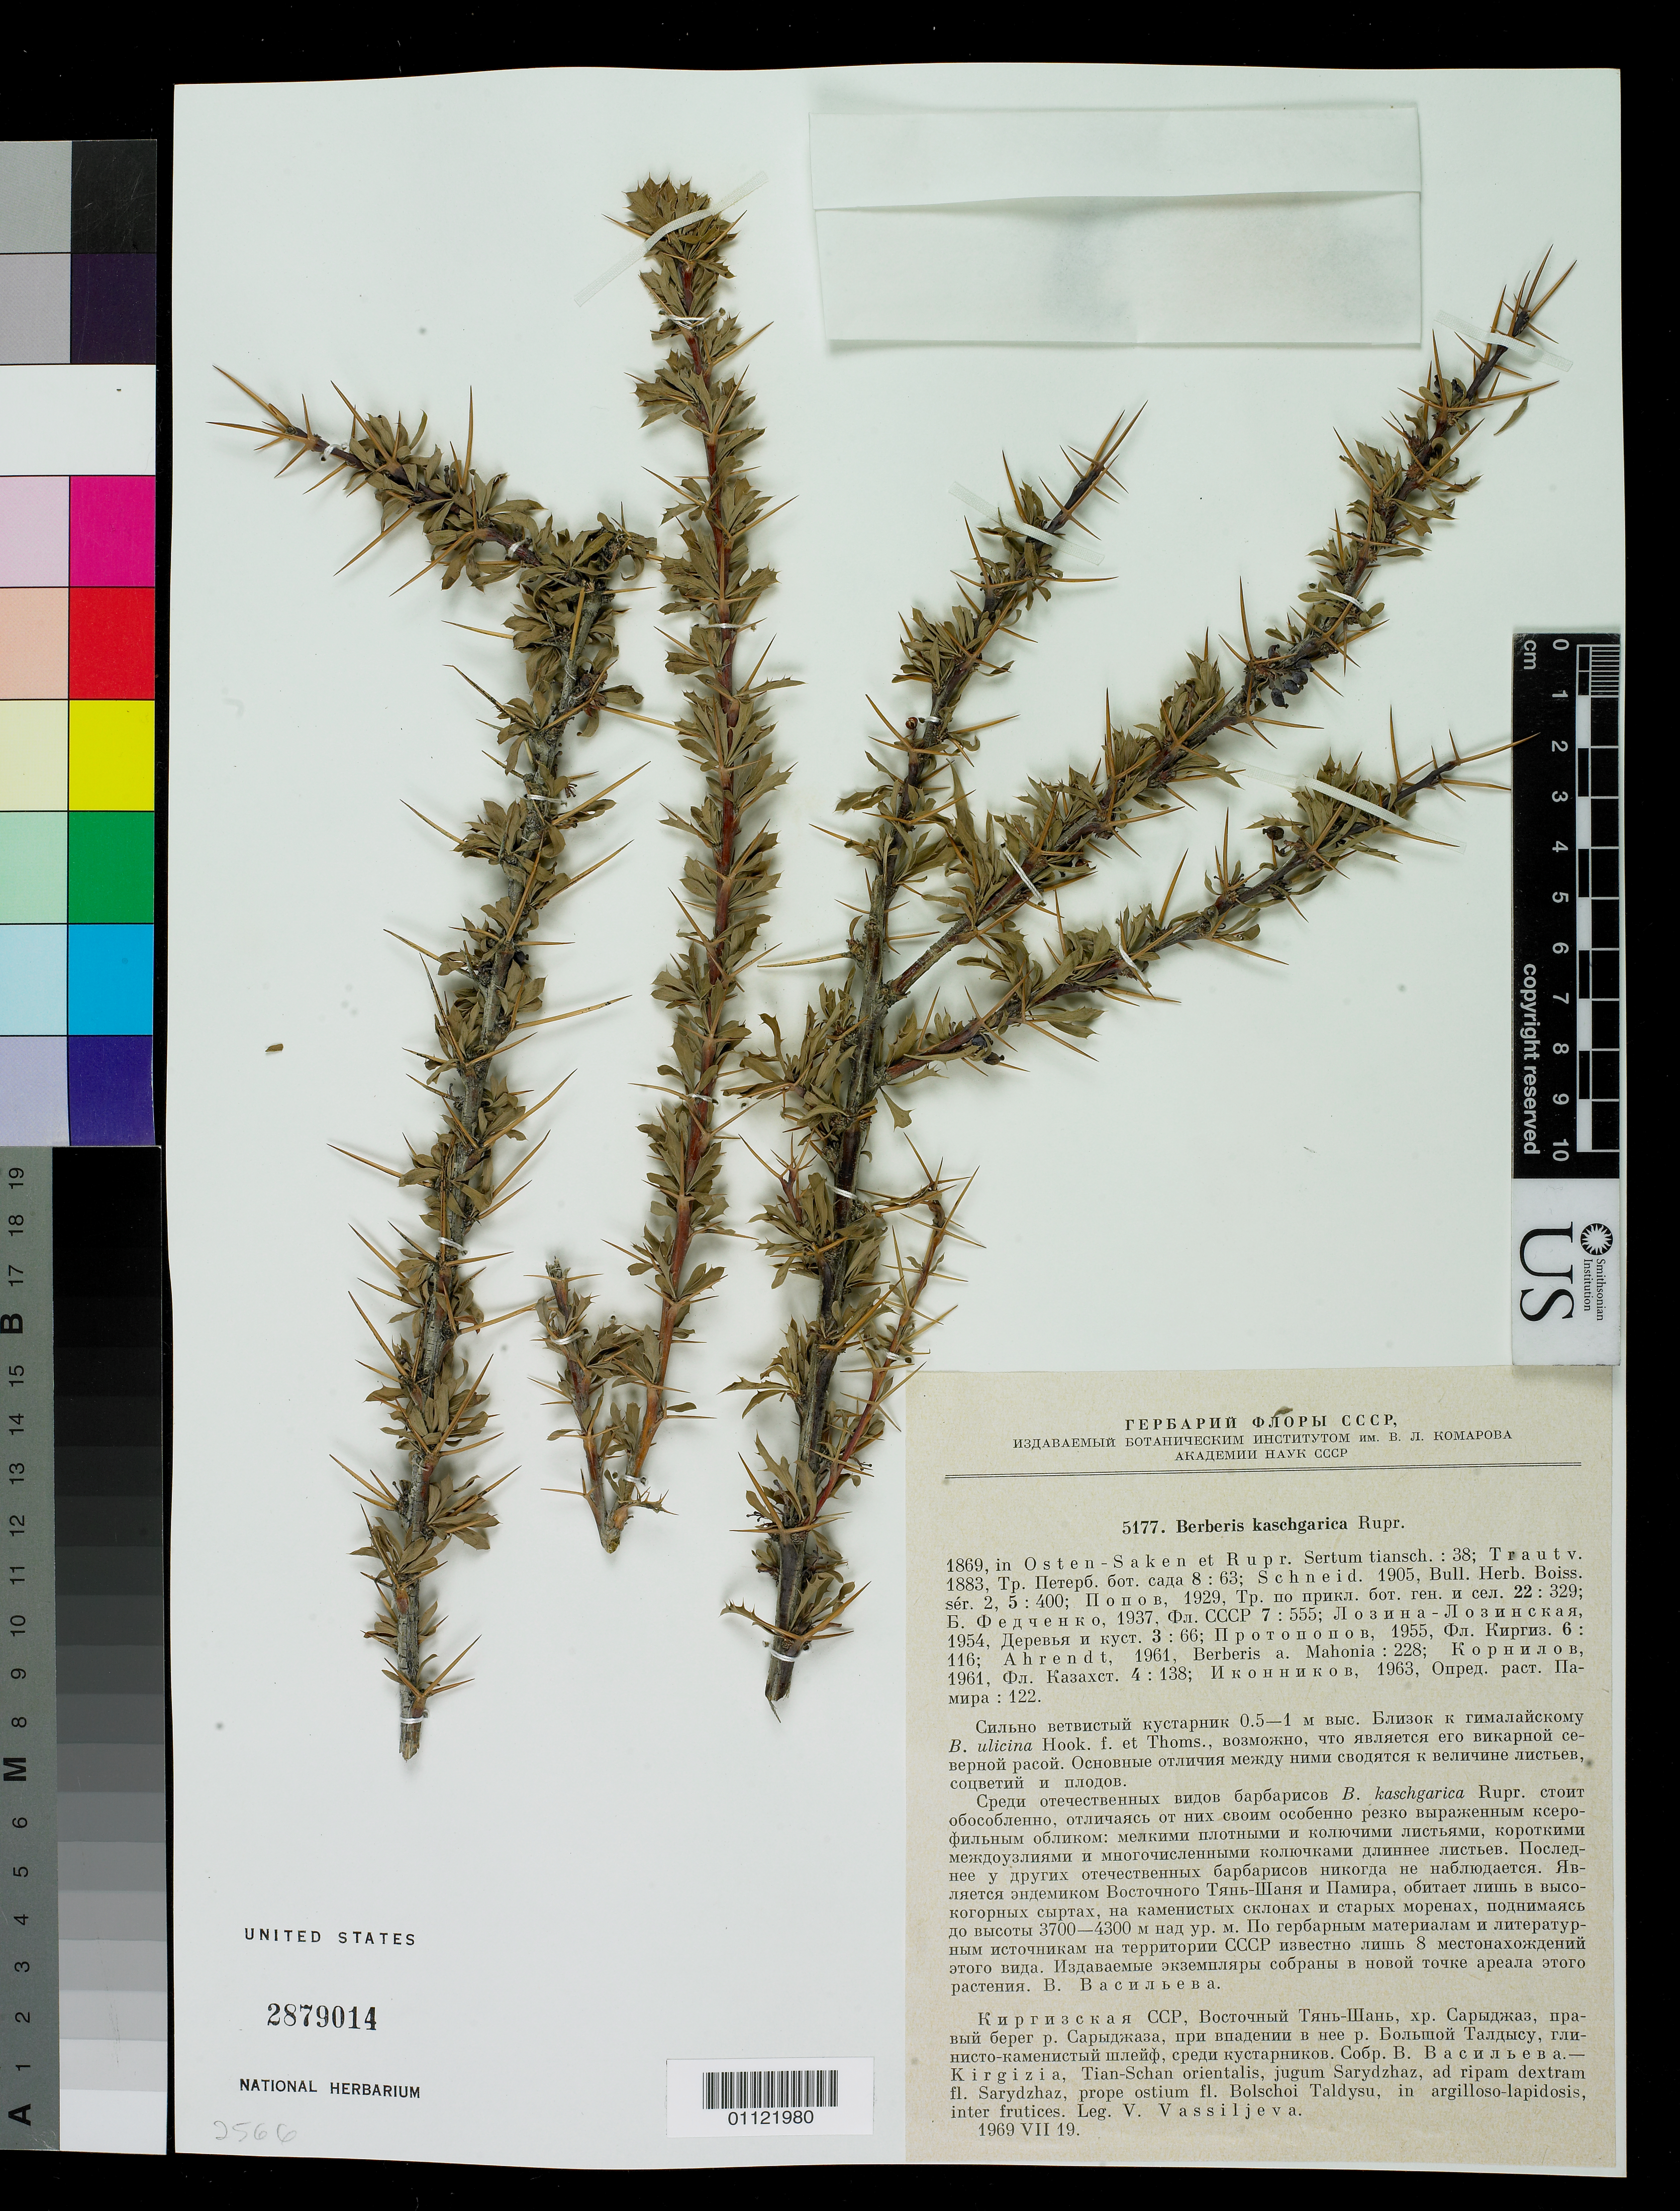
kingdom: Plantae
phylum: Tracheophyta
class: Magnoliopsida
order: Ranunculales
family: Berberidaceae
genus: Berberis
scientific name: Berberis kaschgarica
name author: Rupr.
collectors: V. Vassiljeva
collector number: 5177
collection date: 1969-07-19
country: Kazakhstan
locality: Tian-Schan orientalis, jugum Sarydzhaz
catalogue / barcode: US 2879014